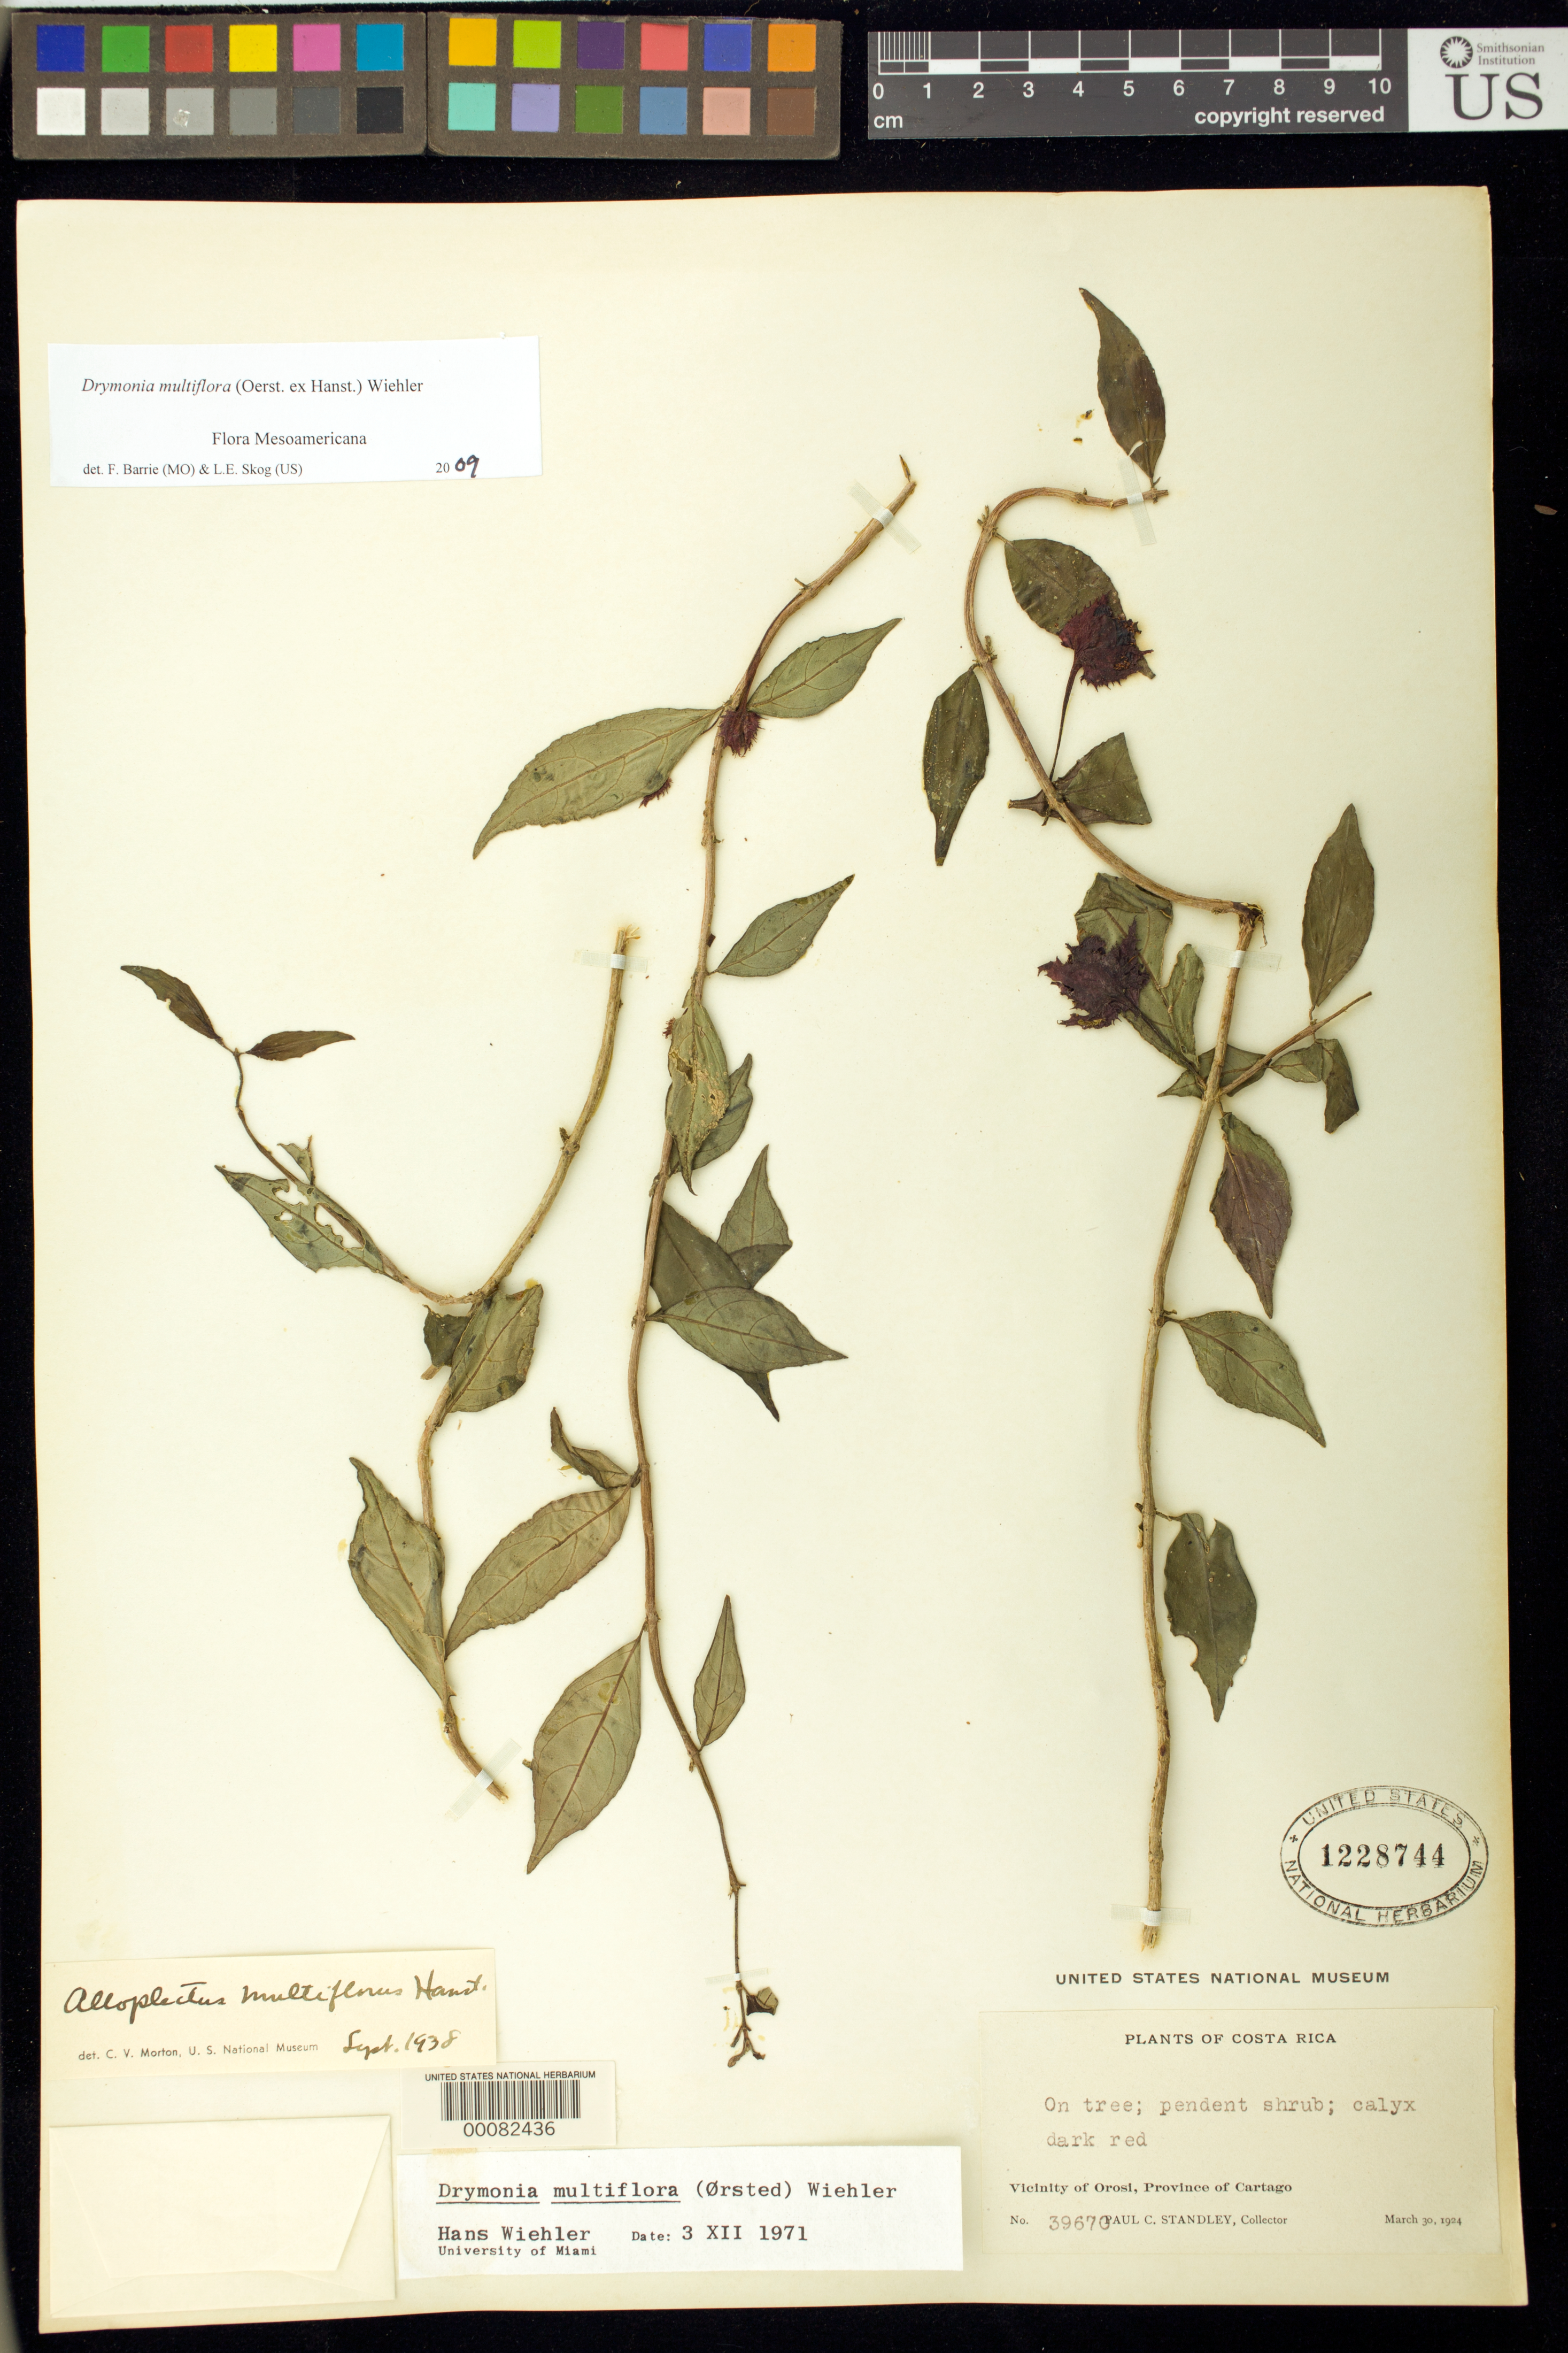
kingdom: Plantae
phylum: Tracheophyta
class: Magnoliopsida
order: Lamiales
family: Gesneriaceae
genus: Drymonia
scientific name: Drymonia multiflora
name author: (Oerst. ex Hanst.) Wiehler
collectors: P. C. Standley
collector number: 39670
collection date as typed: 30 Mar 1924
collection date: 1924-03-30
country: Costa Rica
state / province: Cartago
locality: Vicinity of Orosi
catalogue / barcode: US 1228744